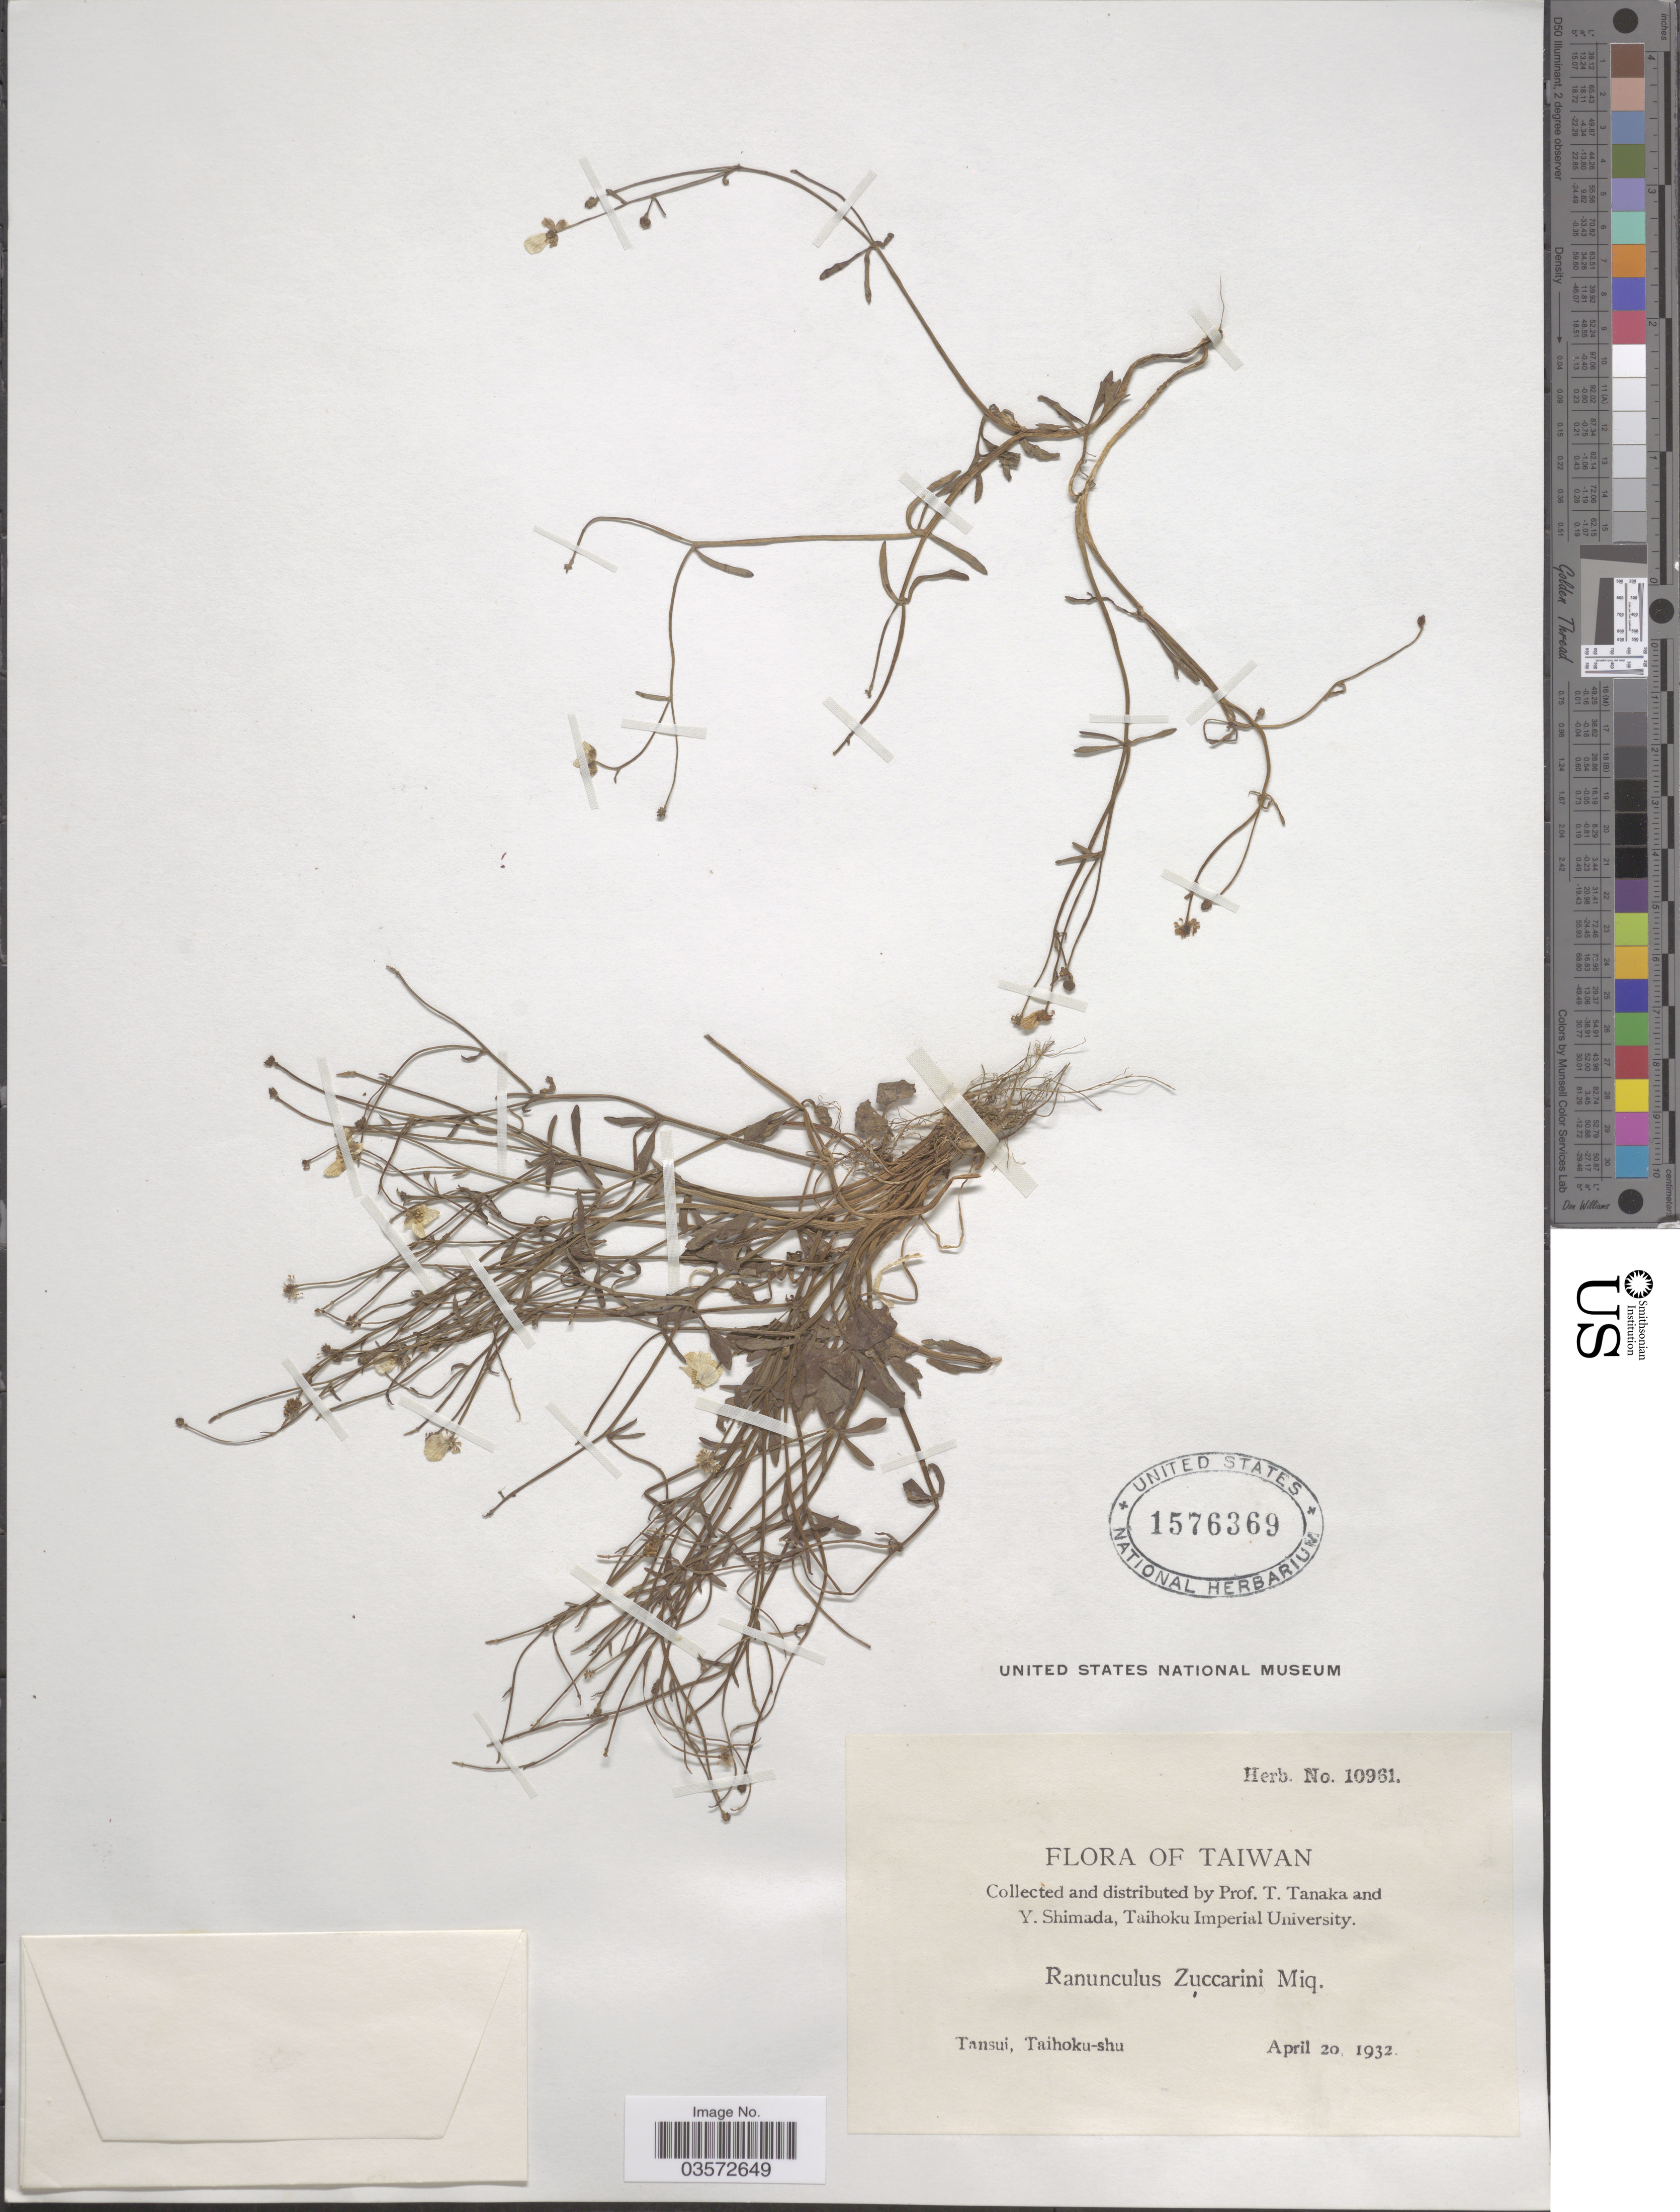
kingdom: Plantae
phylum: Tracheophyta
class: Magnoliopsida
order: Ranunculales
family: Ranunculaceae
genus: Ranunculus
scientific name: Ranunculus extorris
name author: Hance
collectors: T. Tanaka & Y. Shimada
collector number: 10961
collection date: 1932-04-20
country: Taiwan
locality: Tansui, Taihoku-shu.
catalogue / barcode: US 1576369